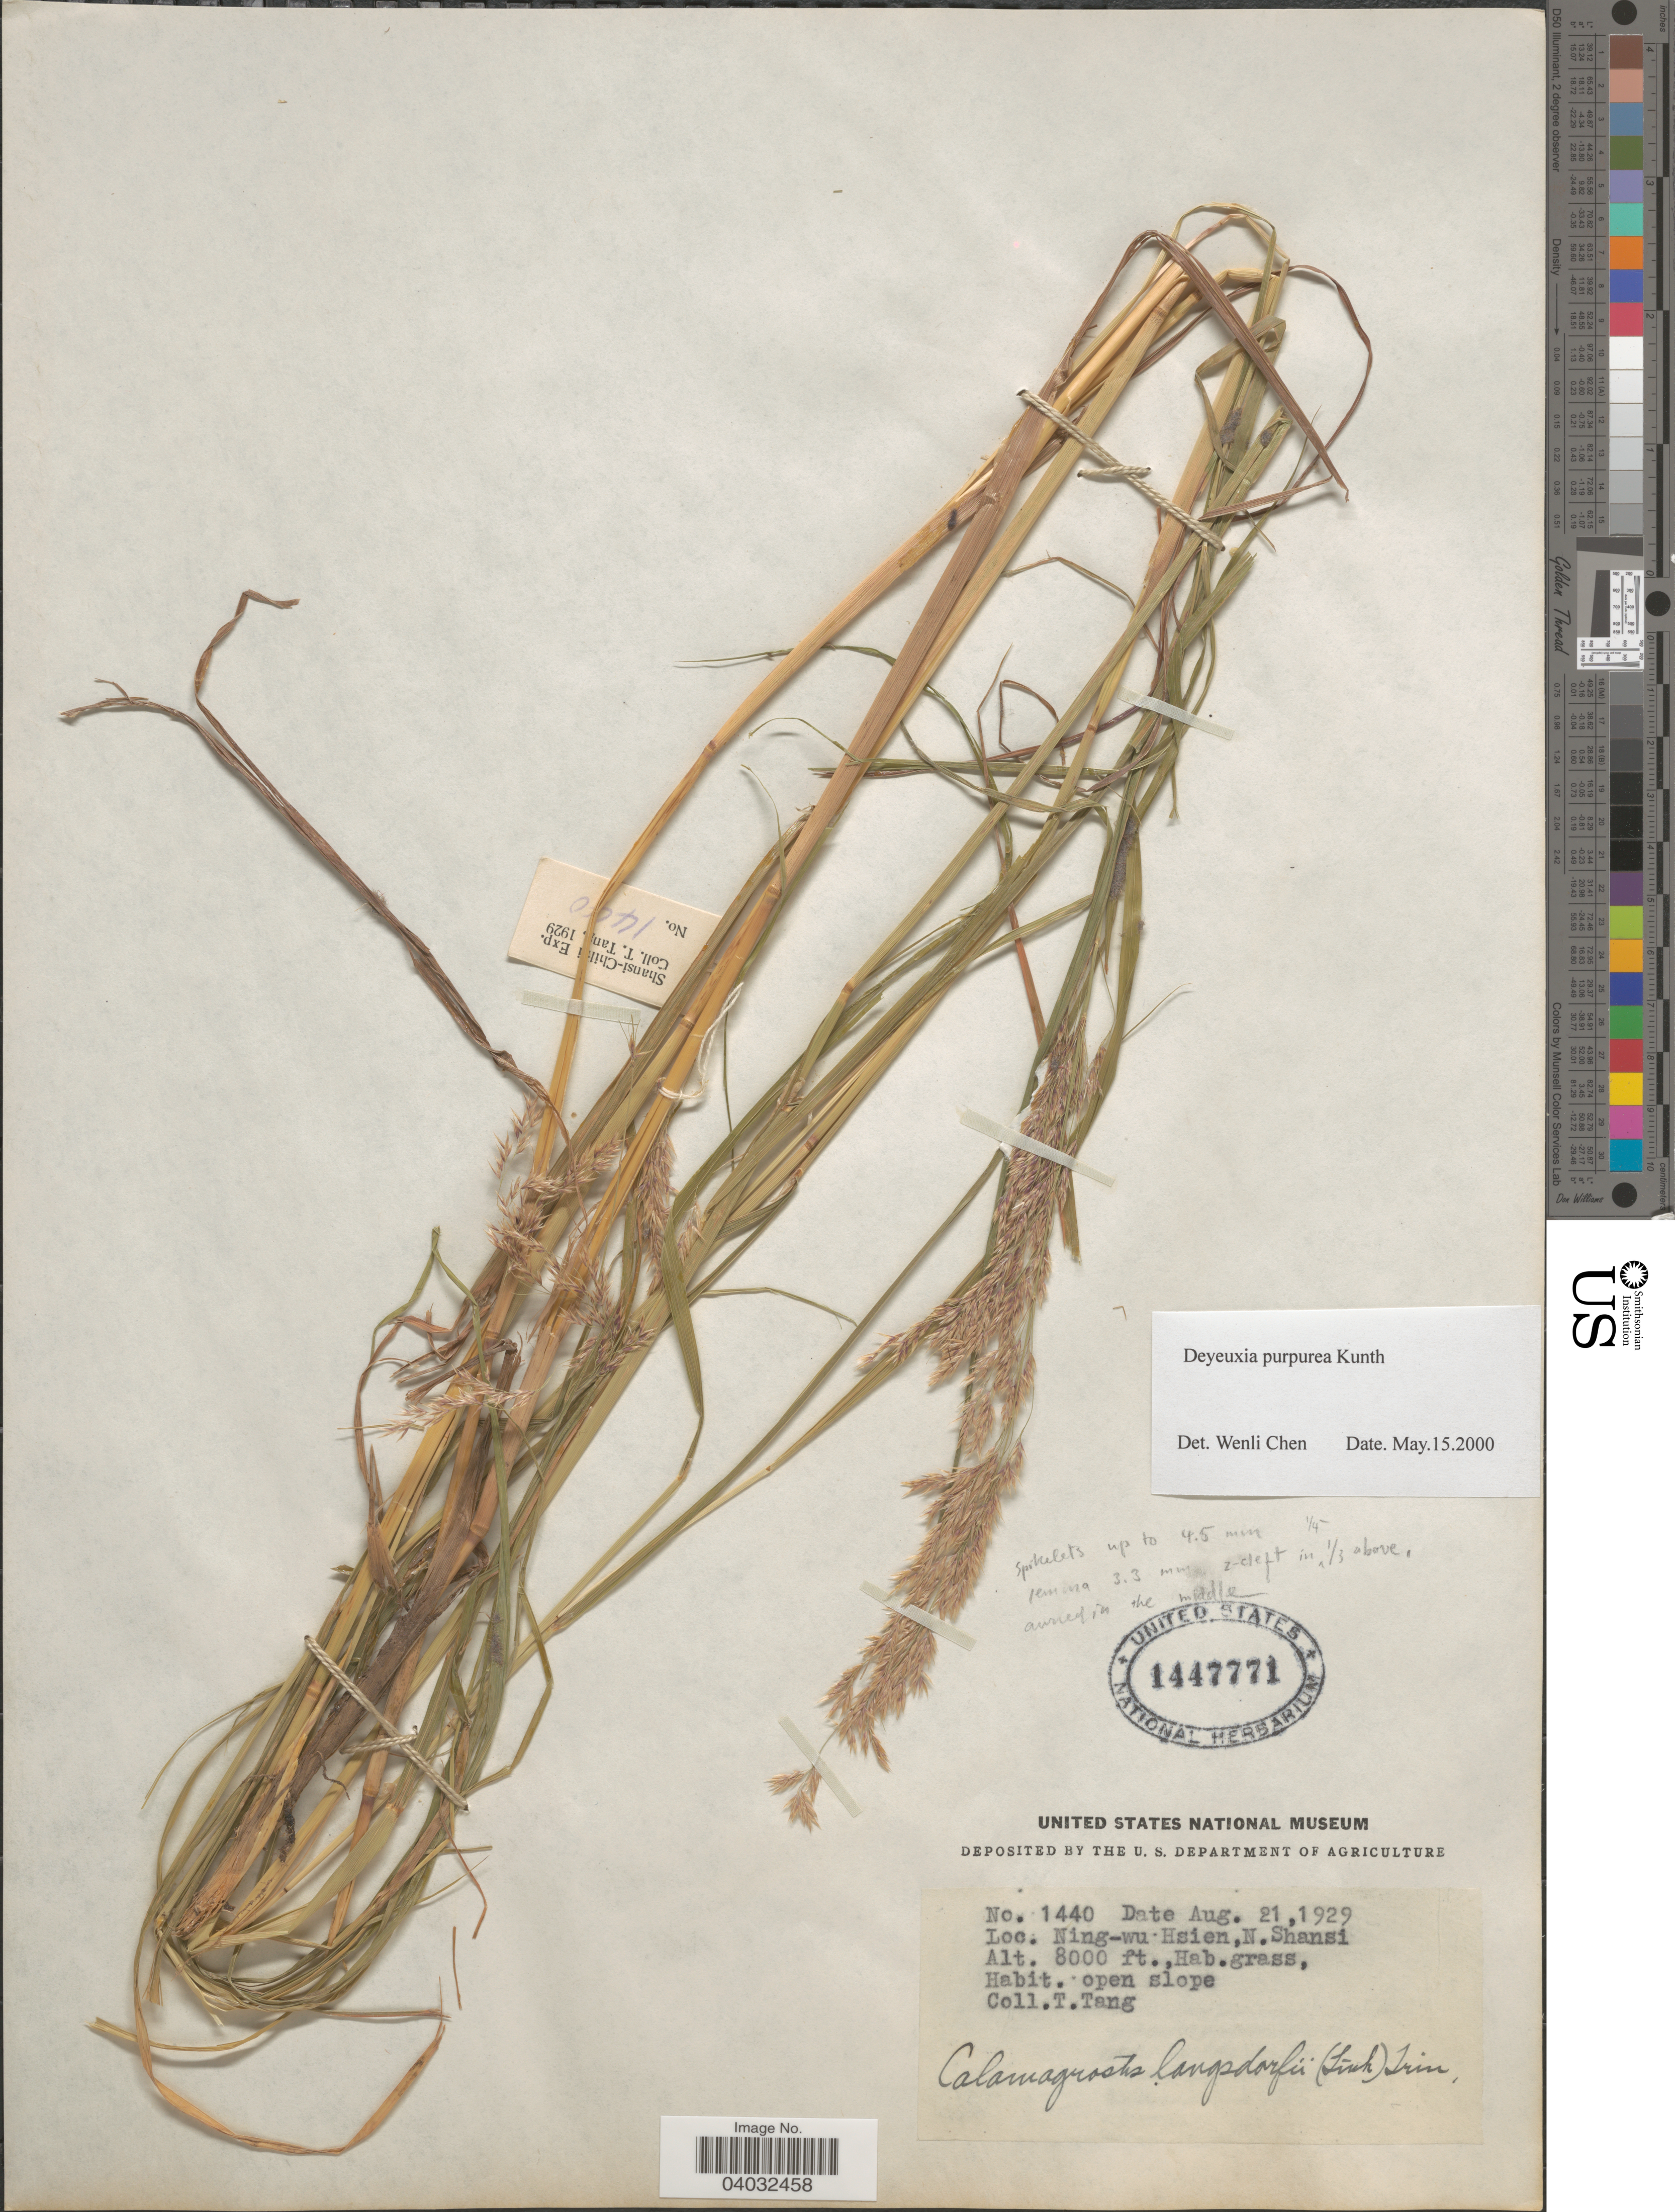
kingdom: Plantae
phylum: Tracheophyta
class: Liliopsida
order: Poales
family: Poaceae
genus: Calamagrostis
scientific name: Calamagrostis purpurea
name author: (Trin.) Trin.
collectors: T. Tang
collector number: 1440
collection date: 1929-08-21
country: China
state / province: Shanxi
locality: Ning-wu Hsien, N. Shansi.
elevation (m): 2438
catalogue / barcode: US 1447771